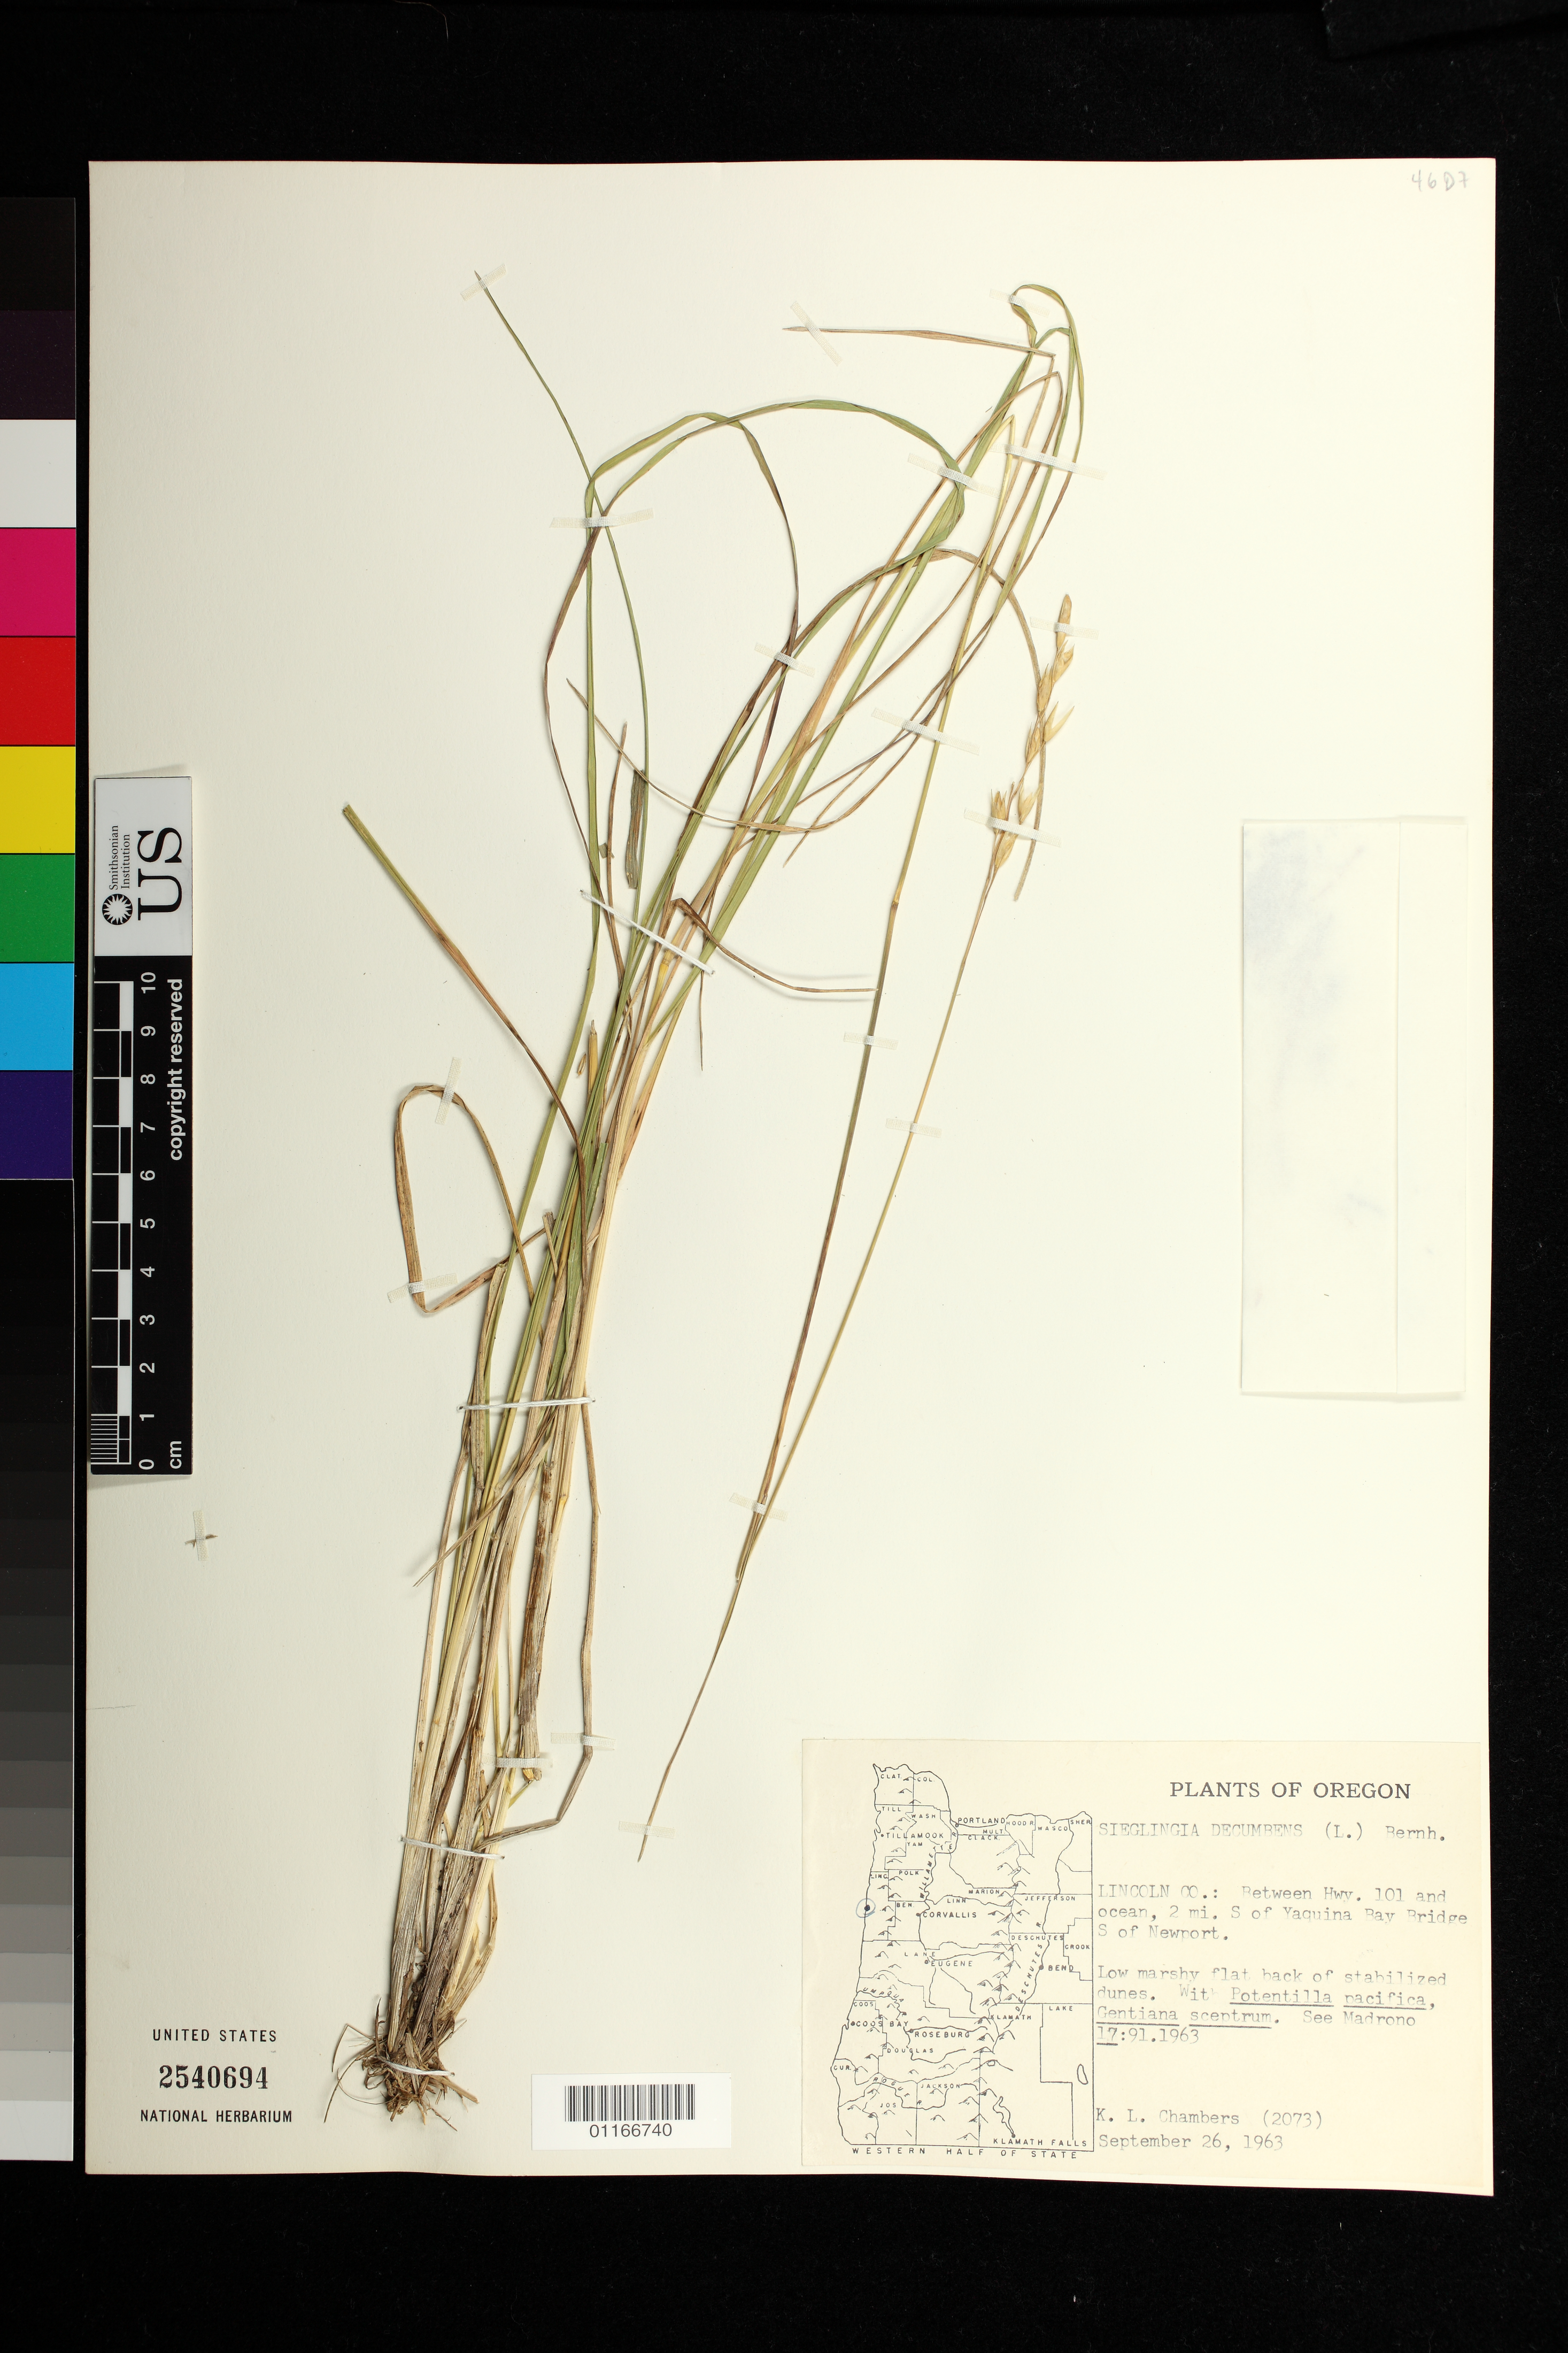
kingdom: Plantae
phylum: Tracheophyta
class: Liliopsida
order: Poales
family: Poaceae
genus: Sieglingia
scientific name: Sieglingia decumbens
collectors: K. L. Chambers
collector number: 2073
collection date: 1963-09-26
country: United States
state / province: Oregon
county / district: Lincoln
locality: Between Highway 101 and ocean, 2 miles S of Yaquina Bay Bridge, S of Newport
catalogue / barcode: US 2540694